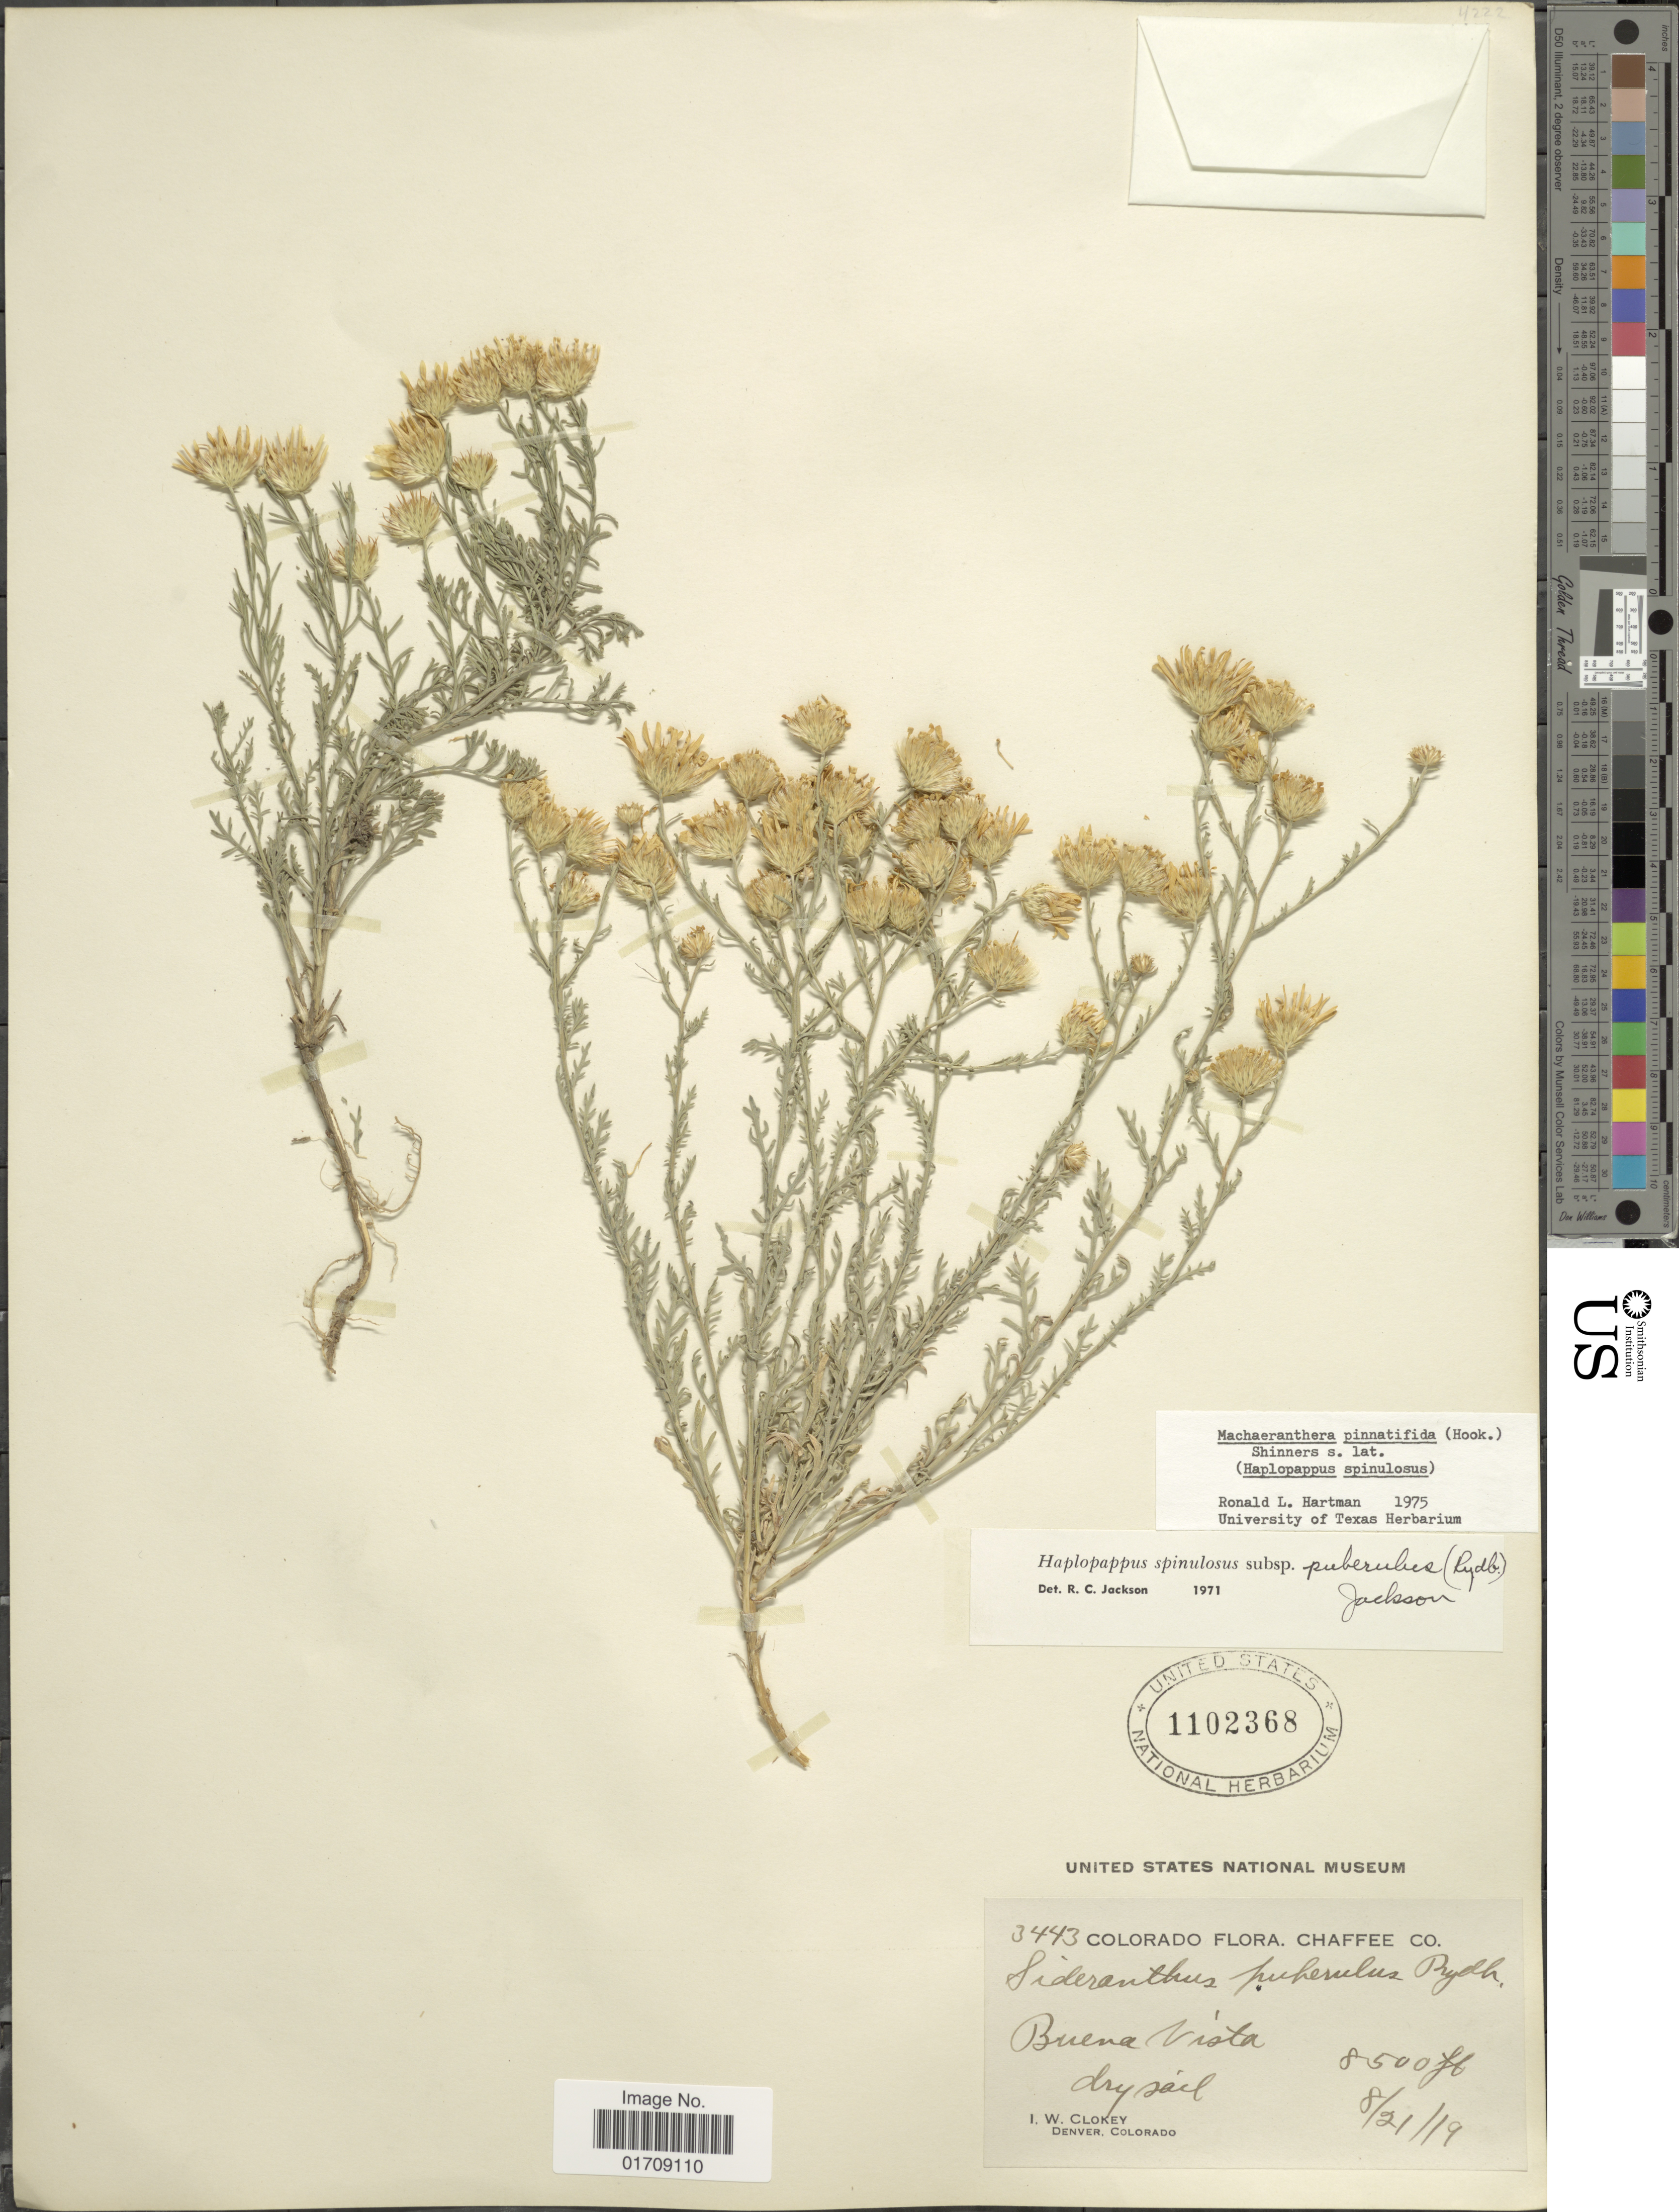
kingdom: Plantae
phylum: Tracheophyta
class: Magnoliopsida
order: Asterales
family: Asteraceae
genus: Machaeranthera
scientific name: Machaeranthera pinnatifida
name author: (Hook.) Shinners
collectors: I. W. Clokey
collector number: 3443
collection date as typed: Transcribed d/m/y: 21/8/19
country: United States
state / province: Colorado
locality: Chaffee Co., Buena Vista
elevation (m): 2591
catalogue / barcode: US 1102368